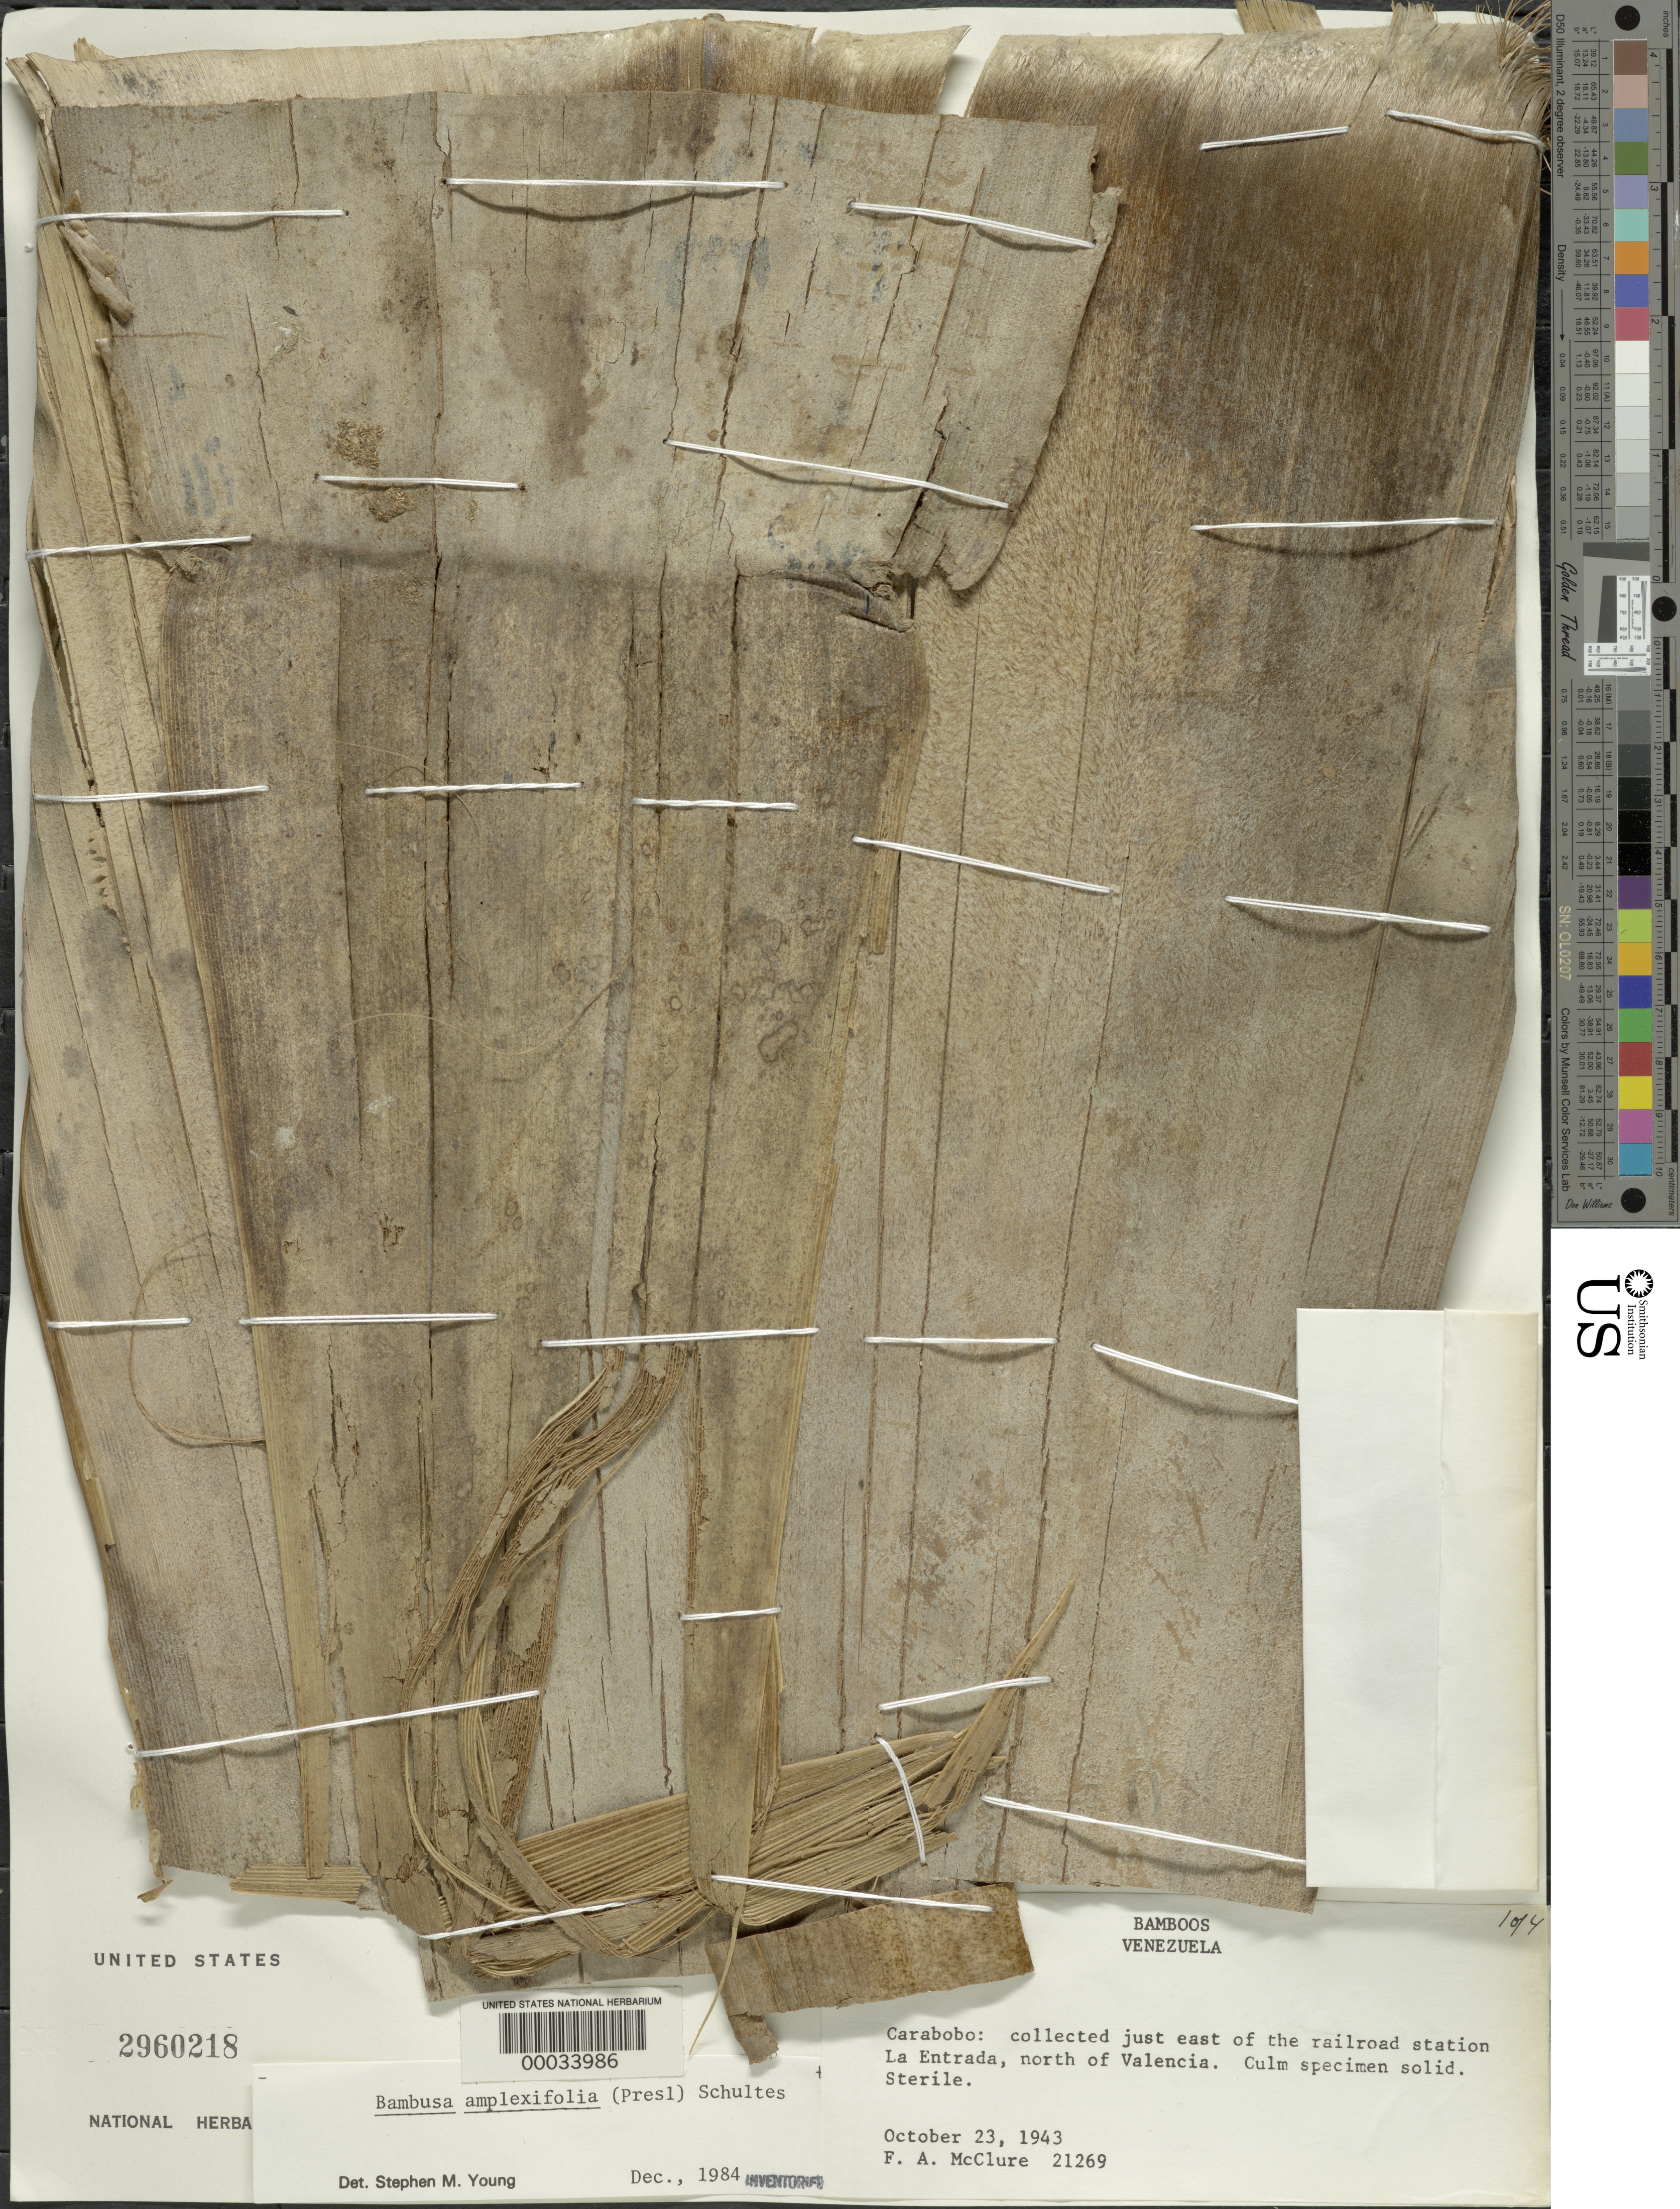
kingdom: Plantae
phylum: Tracheophyta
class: Liliopsida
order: Poales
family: Poaceae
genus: Guadua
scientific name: Guadua amplexifolia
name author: J. Presl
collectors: F. A. McClure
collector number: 21269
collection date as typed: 23 Oct 1943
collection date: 1943-10-23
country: Venezuela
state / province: Carabobo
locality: La entrada, valencia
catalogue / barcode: US 2960218